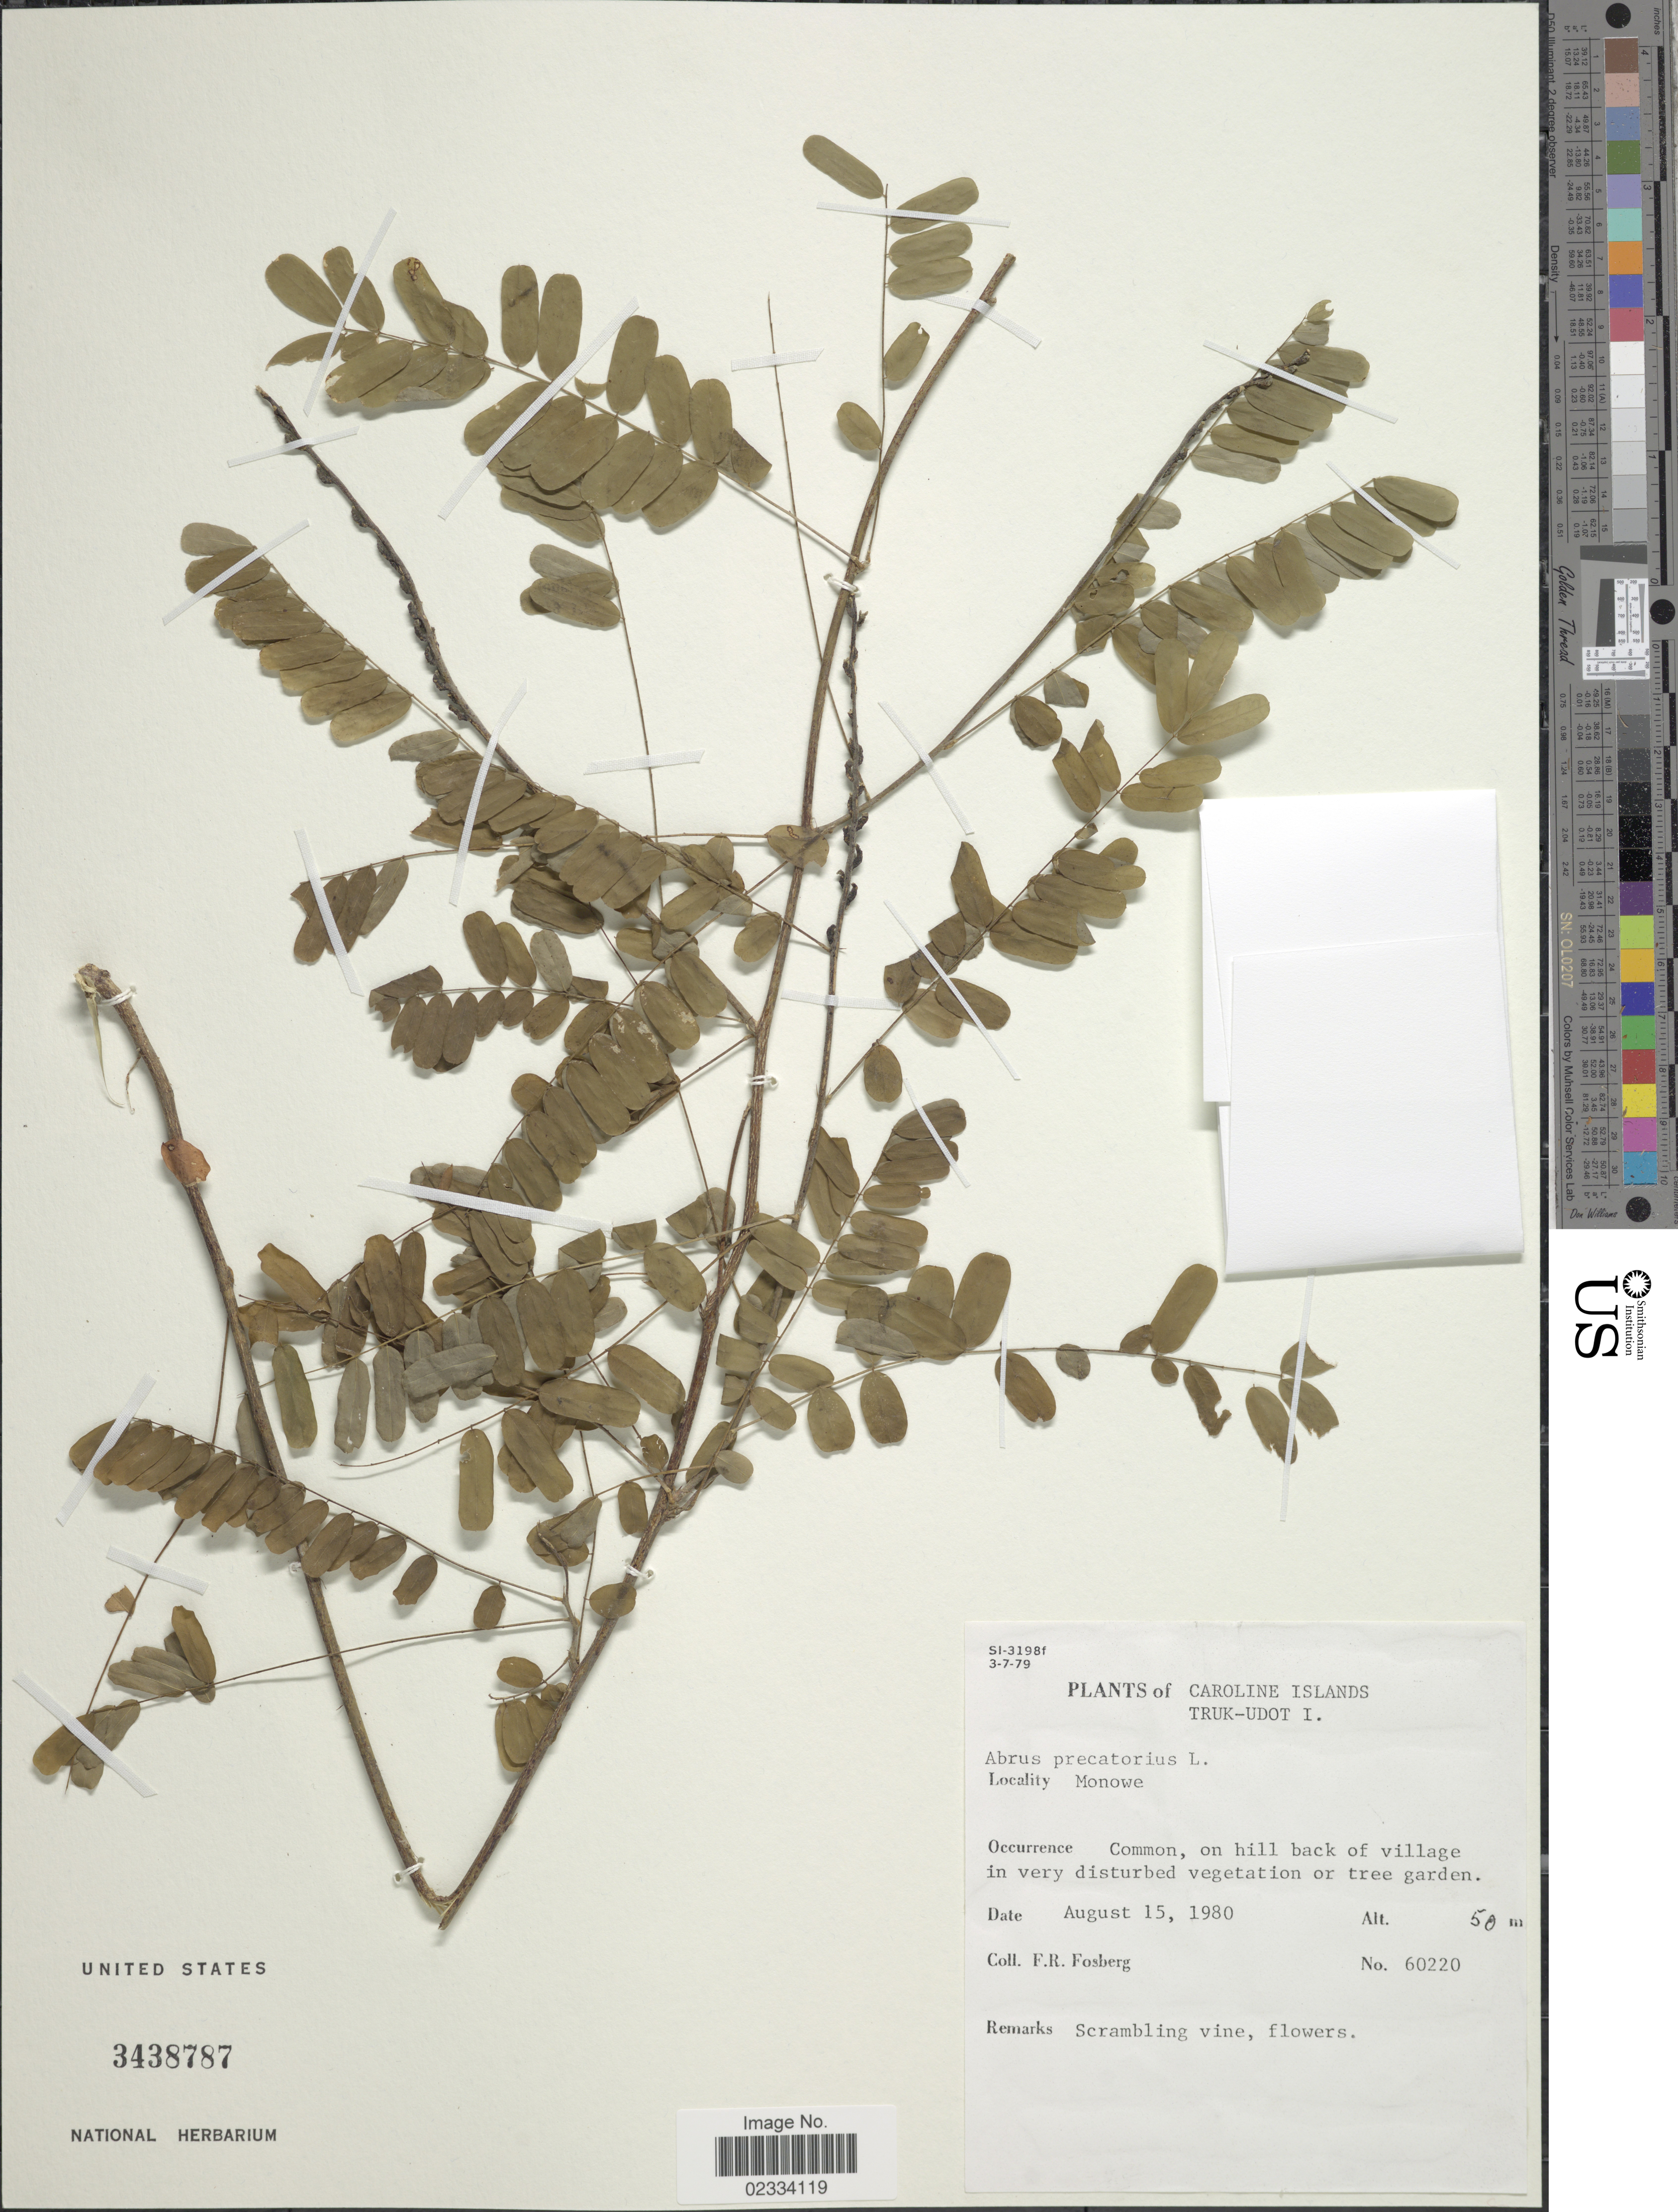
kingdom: Plantae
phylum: Tracheophyta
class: Magnoliopsida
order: Fabales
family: Fabaceae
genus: Abrus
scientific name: Abrus precatorius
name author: L.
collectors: F. R. Fosberg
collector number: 60220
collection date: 1980-08-15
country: Micronesia, Federated States of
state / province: Truk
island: Udot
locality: Caroline Islands. Truk-Udot I. Monowe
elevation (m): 50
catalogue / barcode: US 3438787